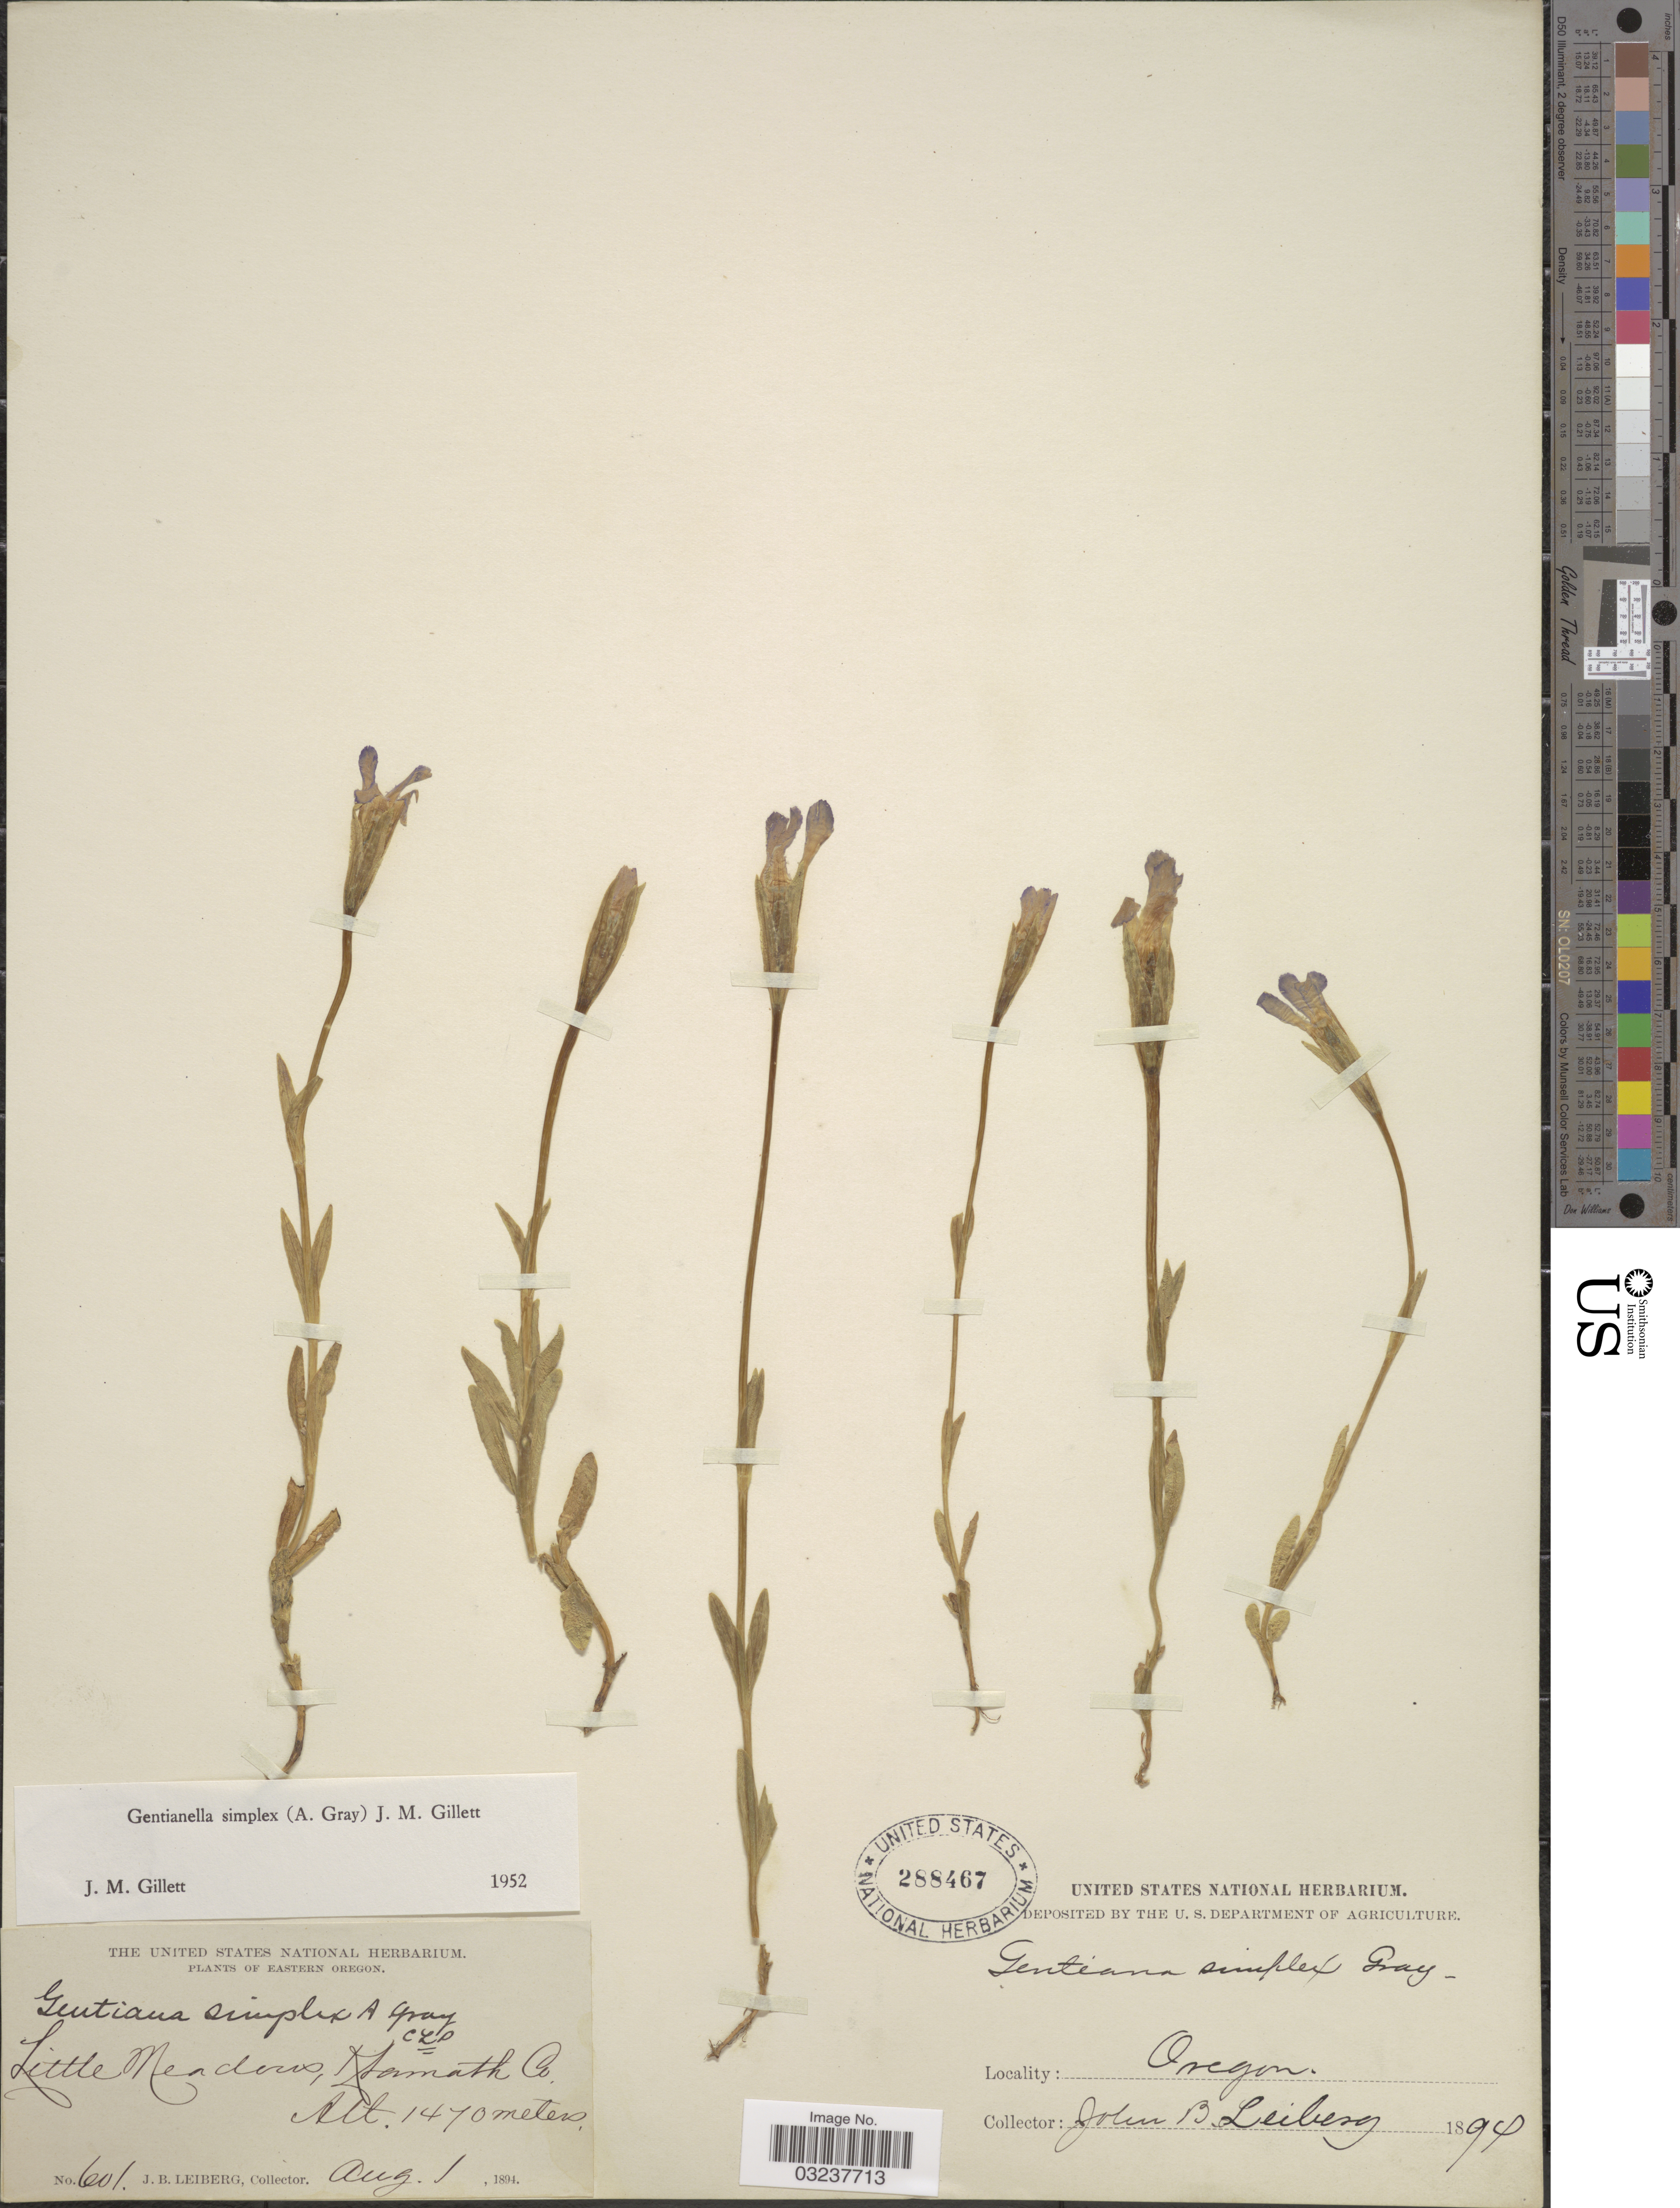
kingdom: Plantae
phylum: Tracheophyta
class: Magnoliopsida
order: Gentianales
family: Gentianaceae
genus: Gentianella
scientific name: Gentianella simplex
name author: (A. Gray) J.M. Gillett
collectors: J. B. Leiberg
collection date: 1894-08-01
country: United States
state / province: Oregon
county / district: Klamath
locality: Eastern Oregon, Little Meadows, Klamath Co.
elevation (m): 1470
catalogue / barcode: US 288467